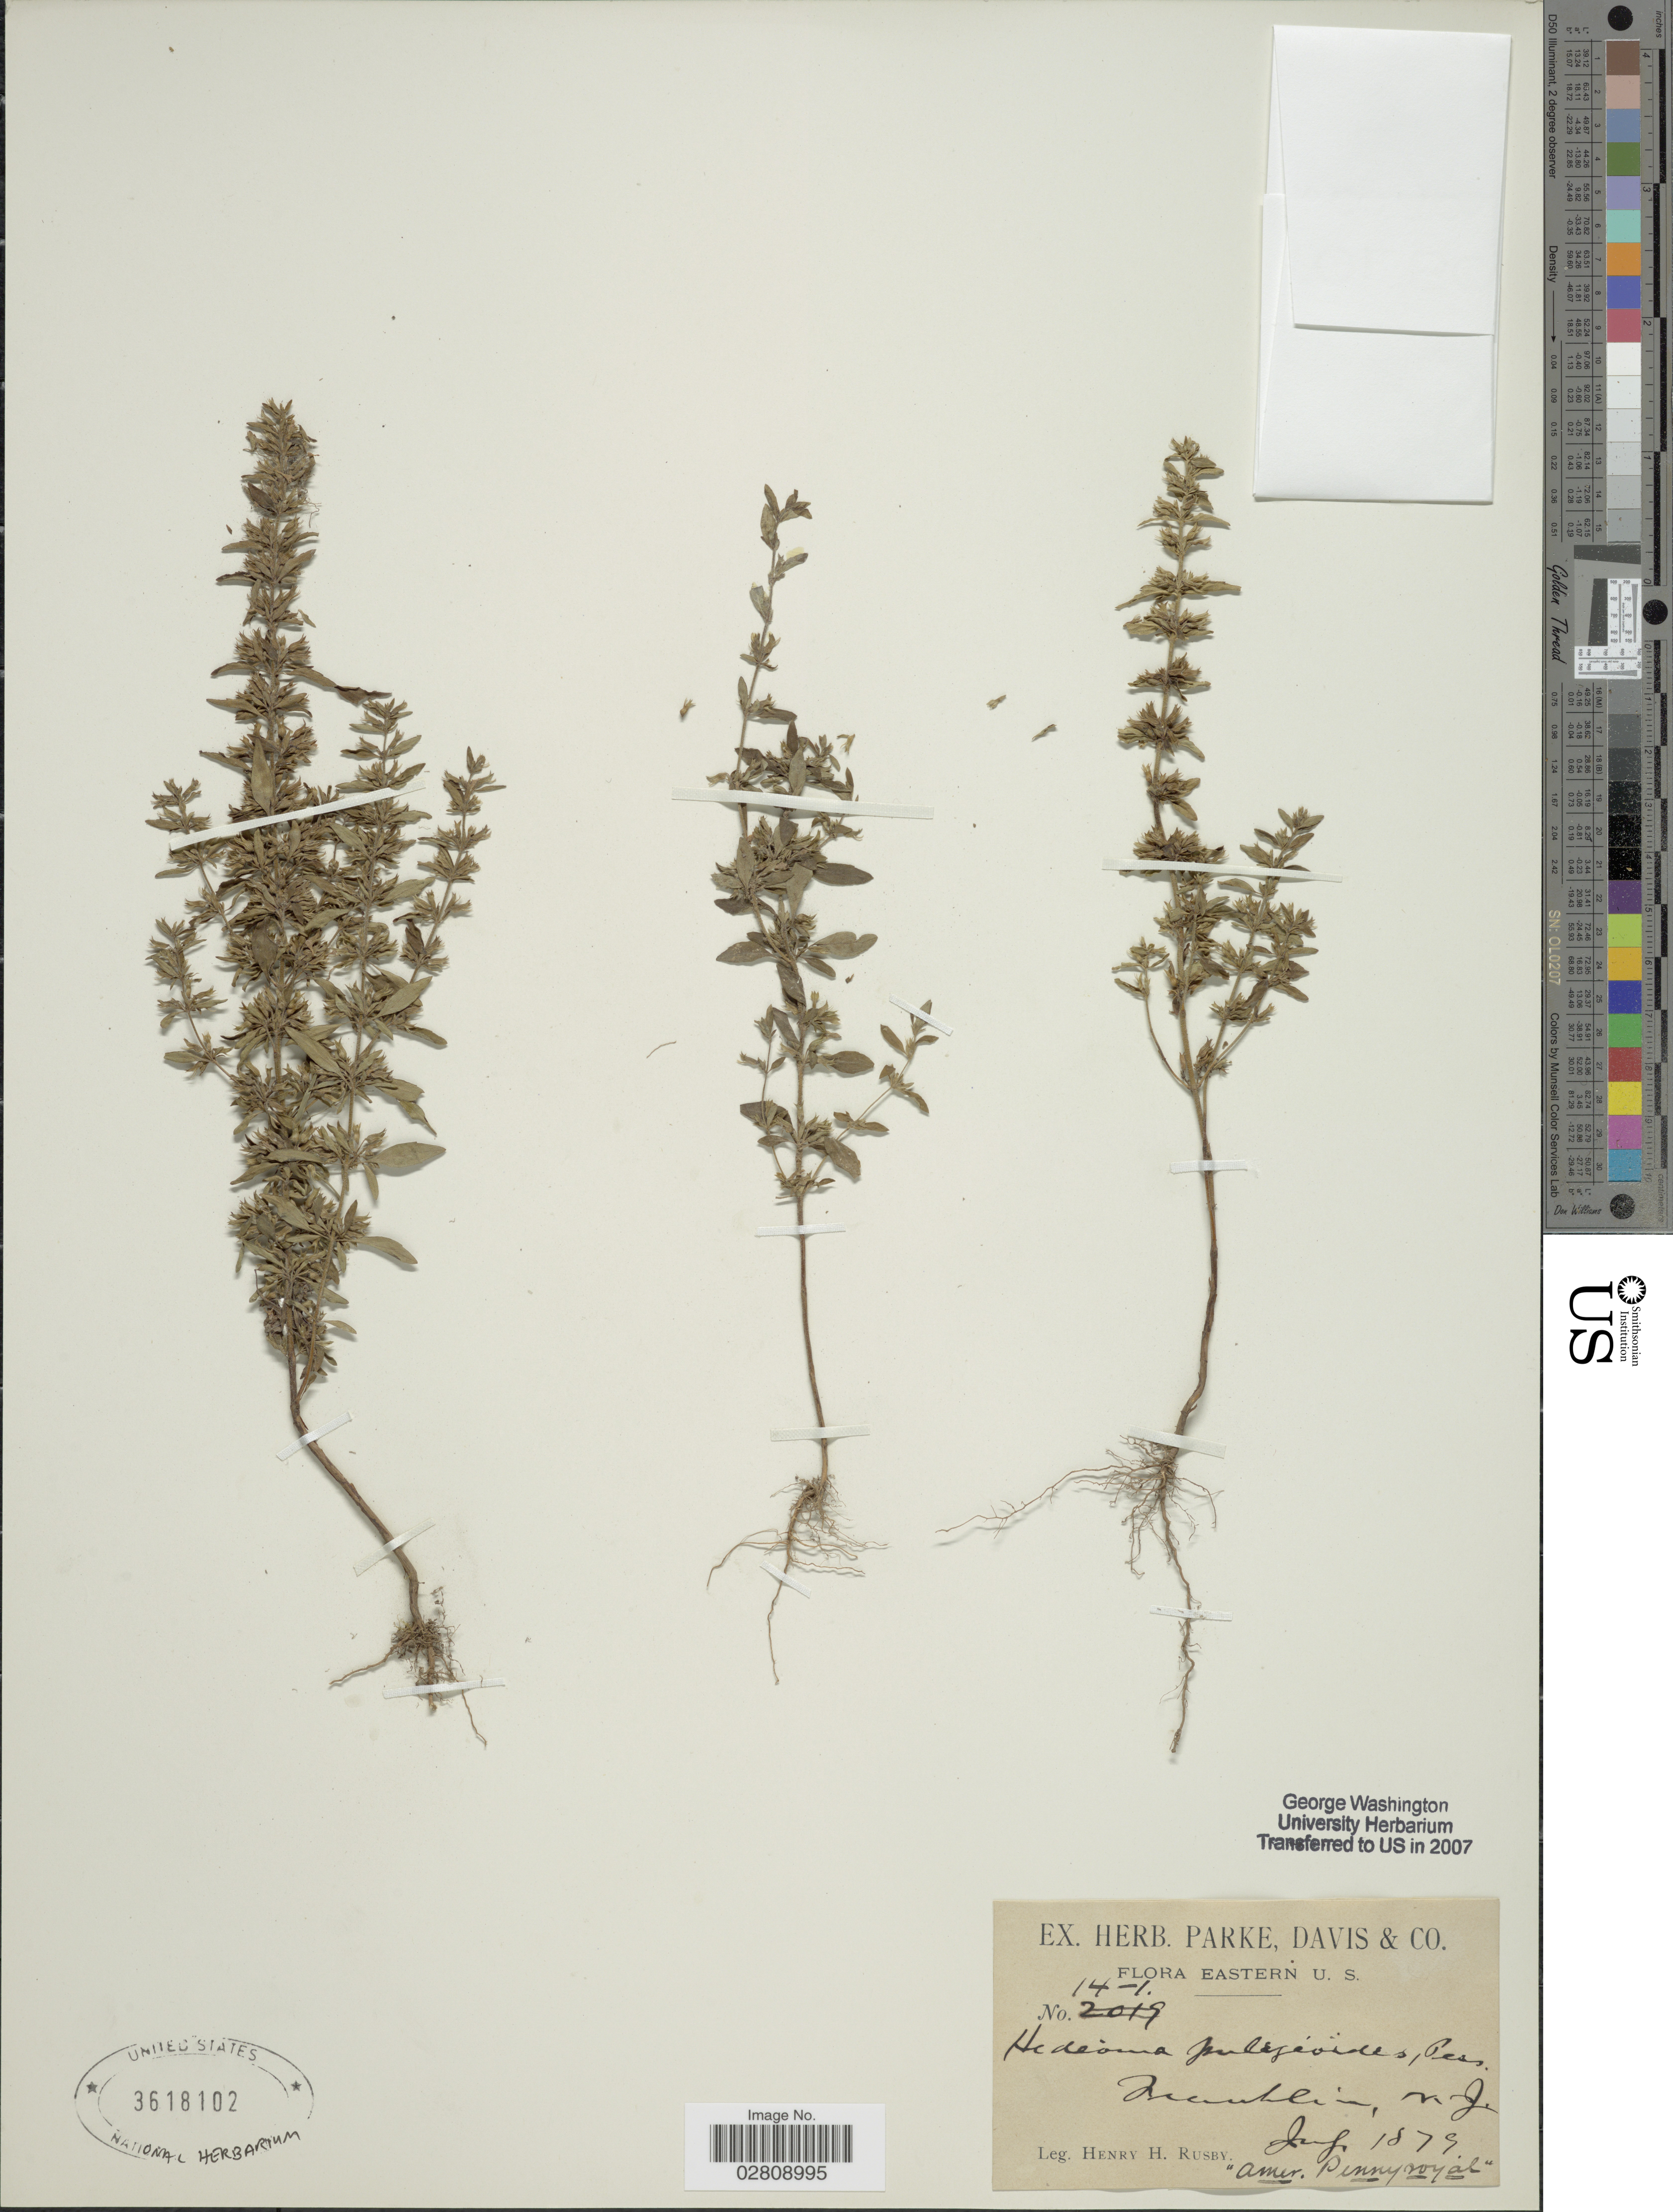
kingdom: Plantae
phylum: Tracheophyta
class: Magnoliopsida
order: Lamiales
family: Lamiaceae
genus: Hedeoma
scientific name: Hedeoma pulegioides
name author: (L.) Pers.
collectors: H. H. Rusby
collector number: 14-1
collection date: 1879-07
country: United States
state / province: New Jersey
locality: Eastern U.S. Franklin.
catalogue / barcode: US 3618102